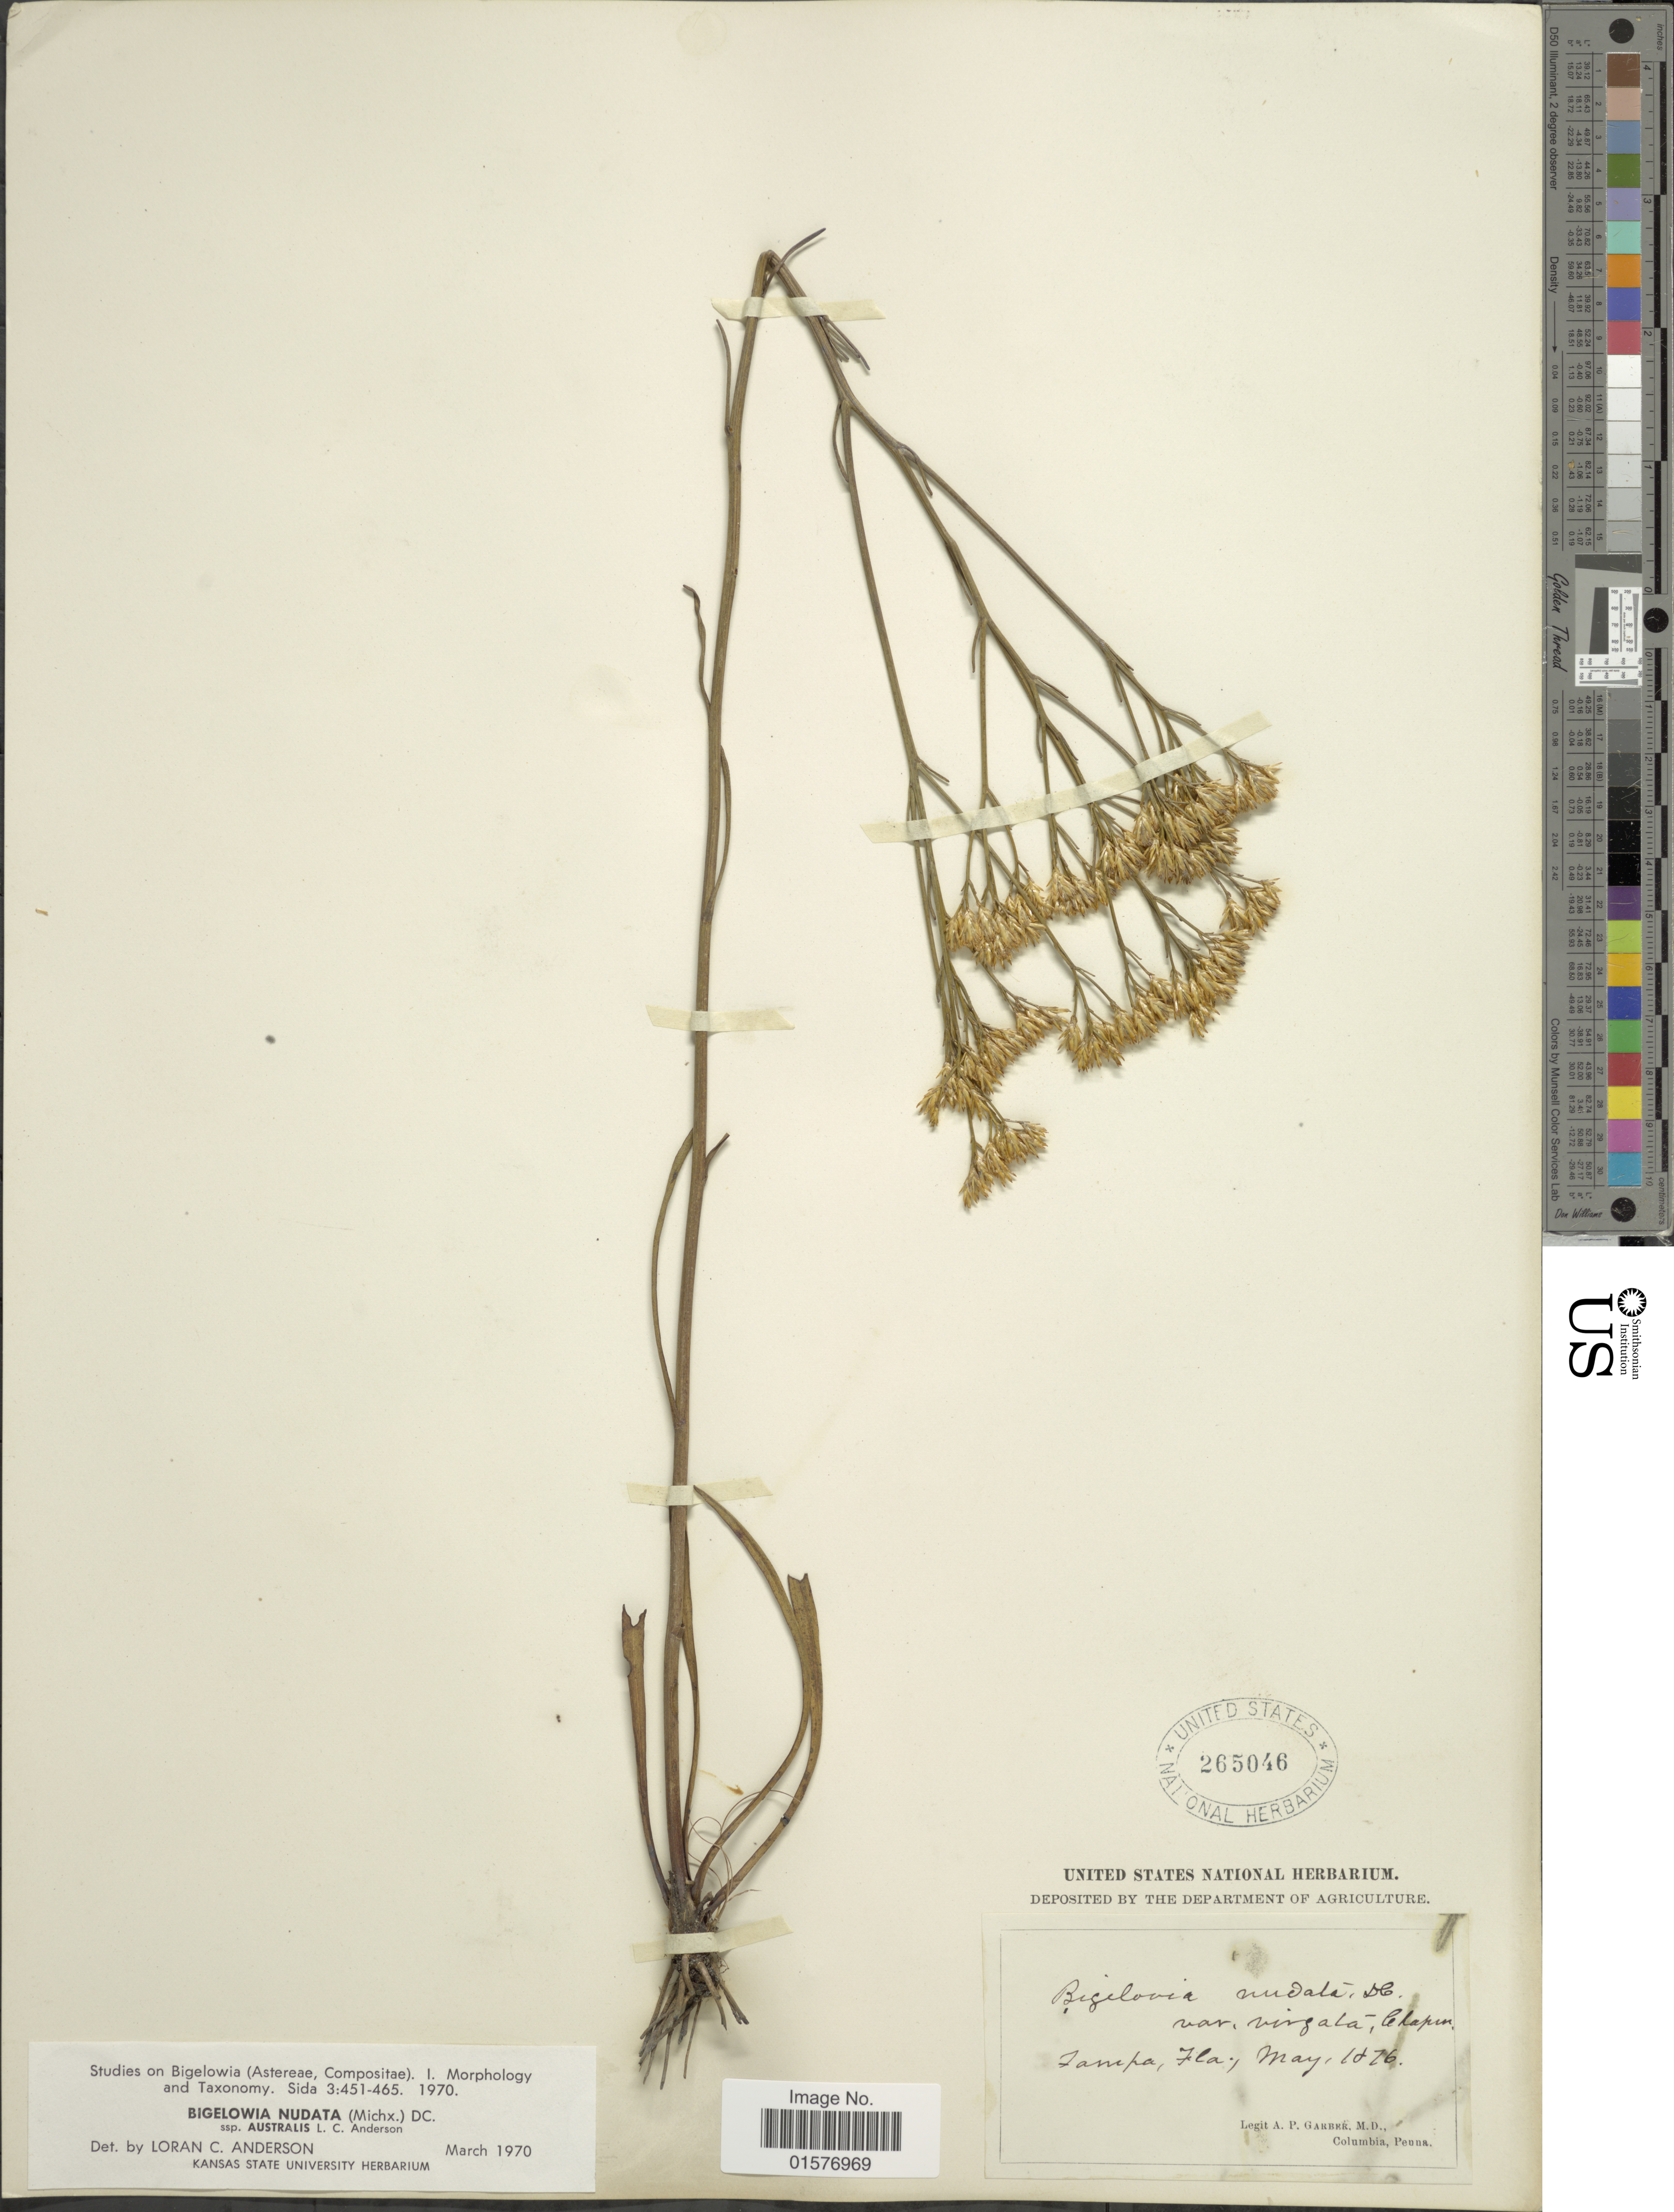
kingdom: Plantae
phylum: Tracheophyta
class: Magnoliopsida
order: Asterales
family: Asteraceae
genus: Bigelowia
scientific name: Bigelowia nudata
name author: (Michx.) DC.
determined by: Urbatsch, Lowell E., Curator (LSU), Louisiana State University (UNITED STATES)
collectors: A. P. Garber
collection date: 1876-05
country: United States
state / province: Florida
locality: Tampa, Fla., Columbia, Peuna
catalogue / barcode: US 265046